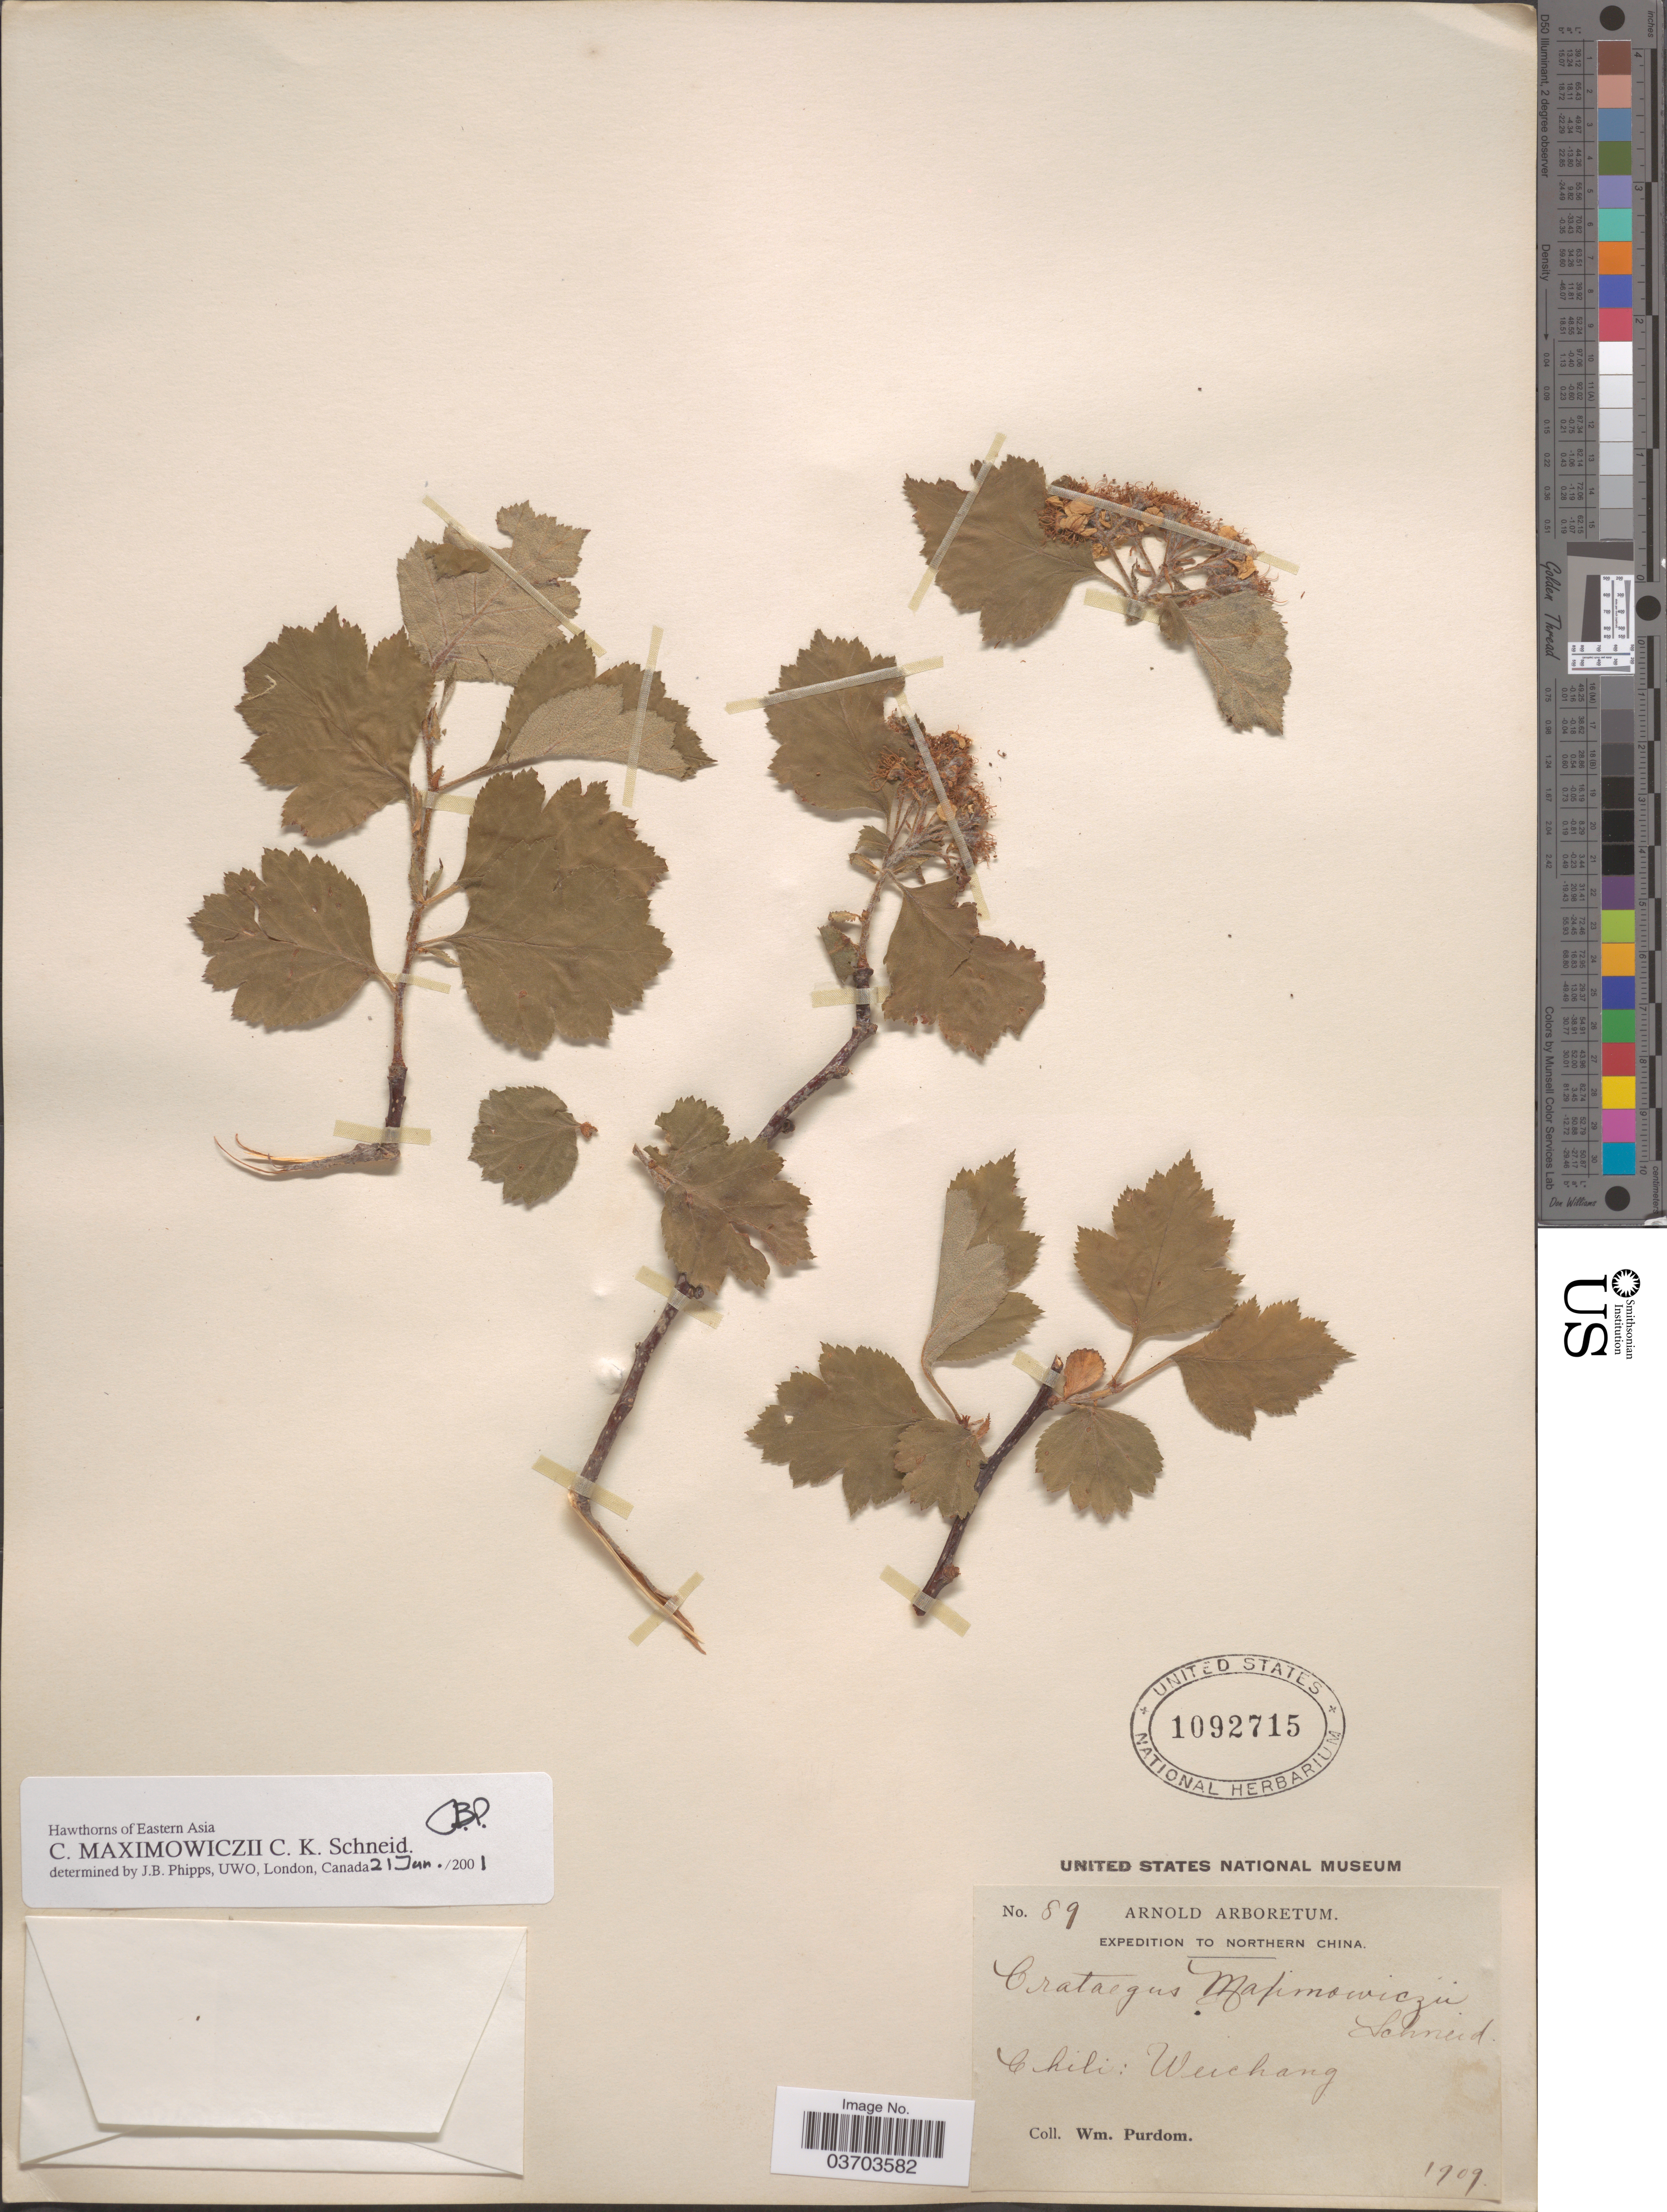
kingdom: Plantae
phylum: Tracheophyta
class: Magnoliopsida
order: Rosales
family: Rosaceae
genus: Crataegus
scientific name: Crataegus maximowiczii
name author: C.K. Schneid.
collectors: W. Purdom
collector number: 89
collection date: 1909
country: China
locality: Northern China. Chili: Weichang.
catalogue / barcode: US 1092715